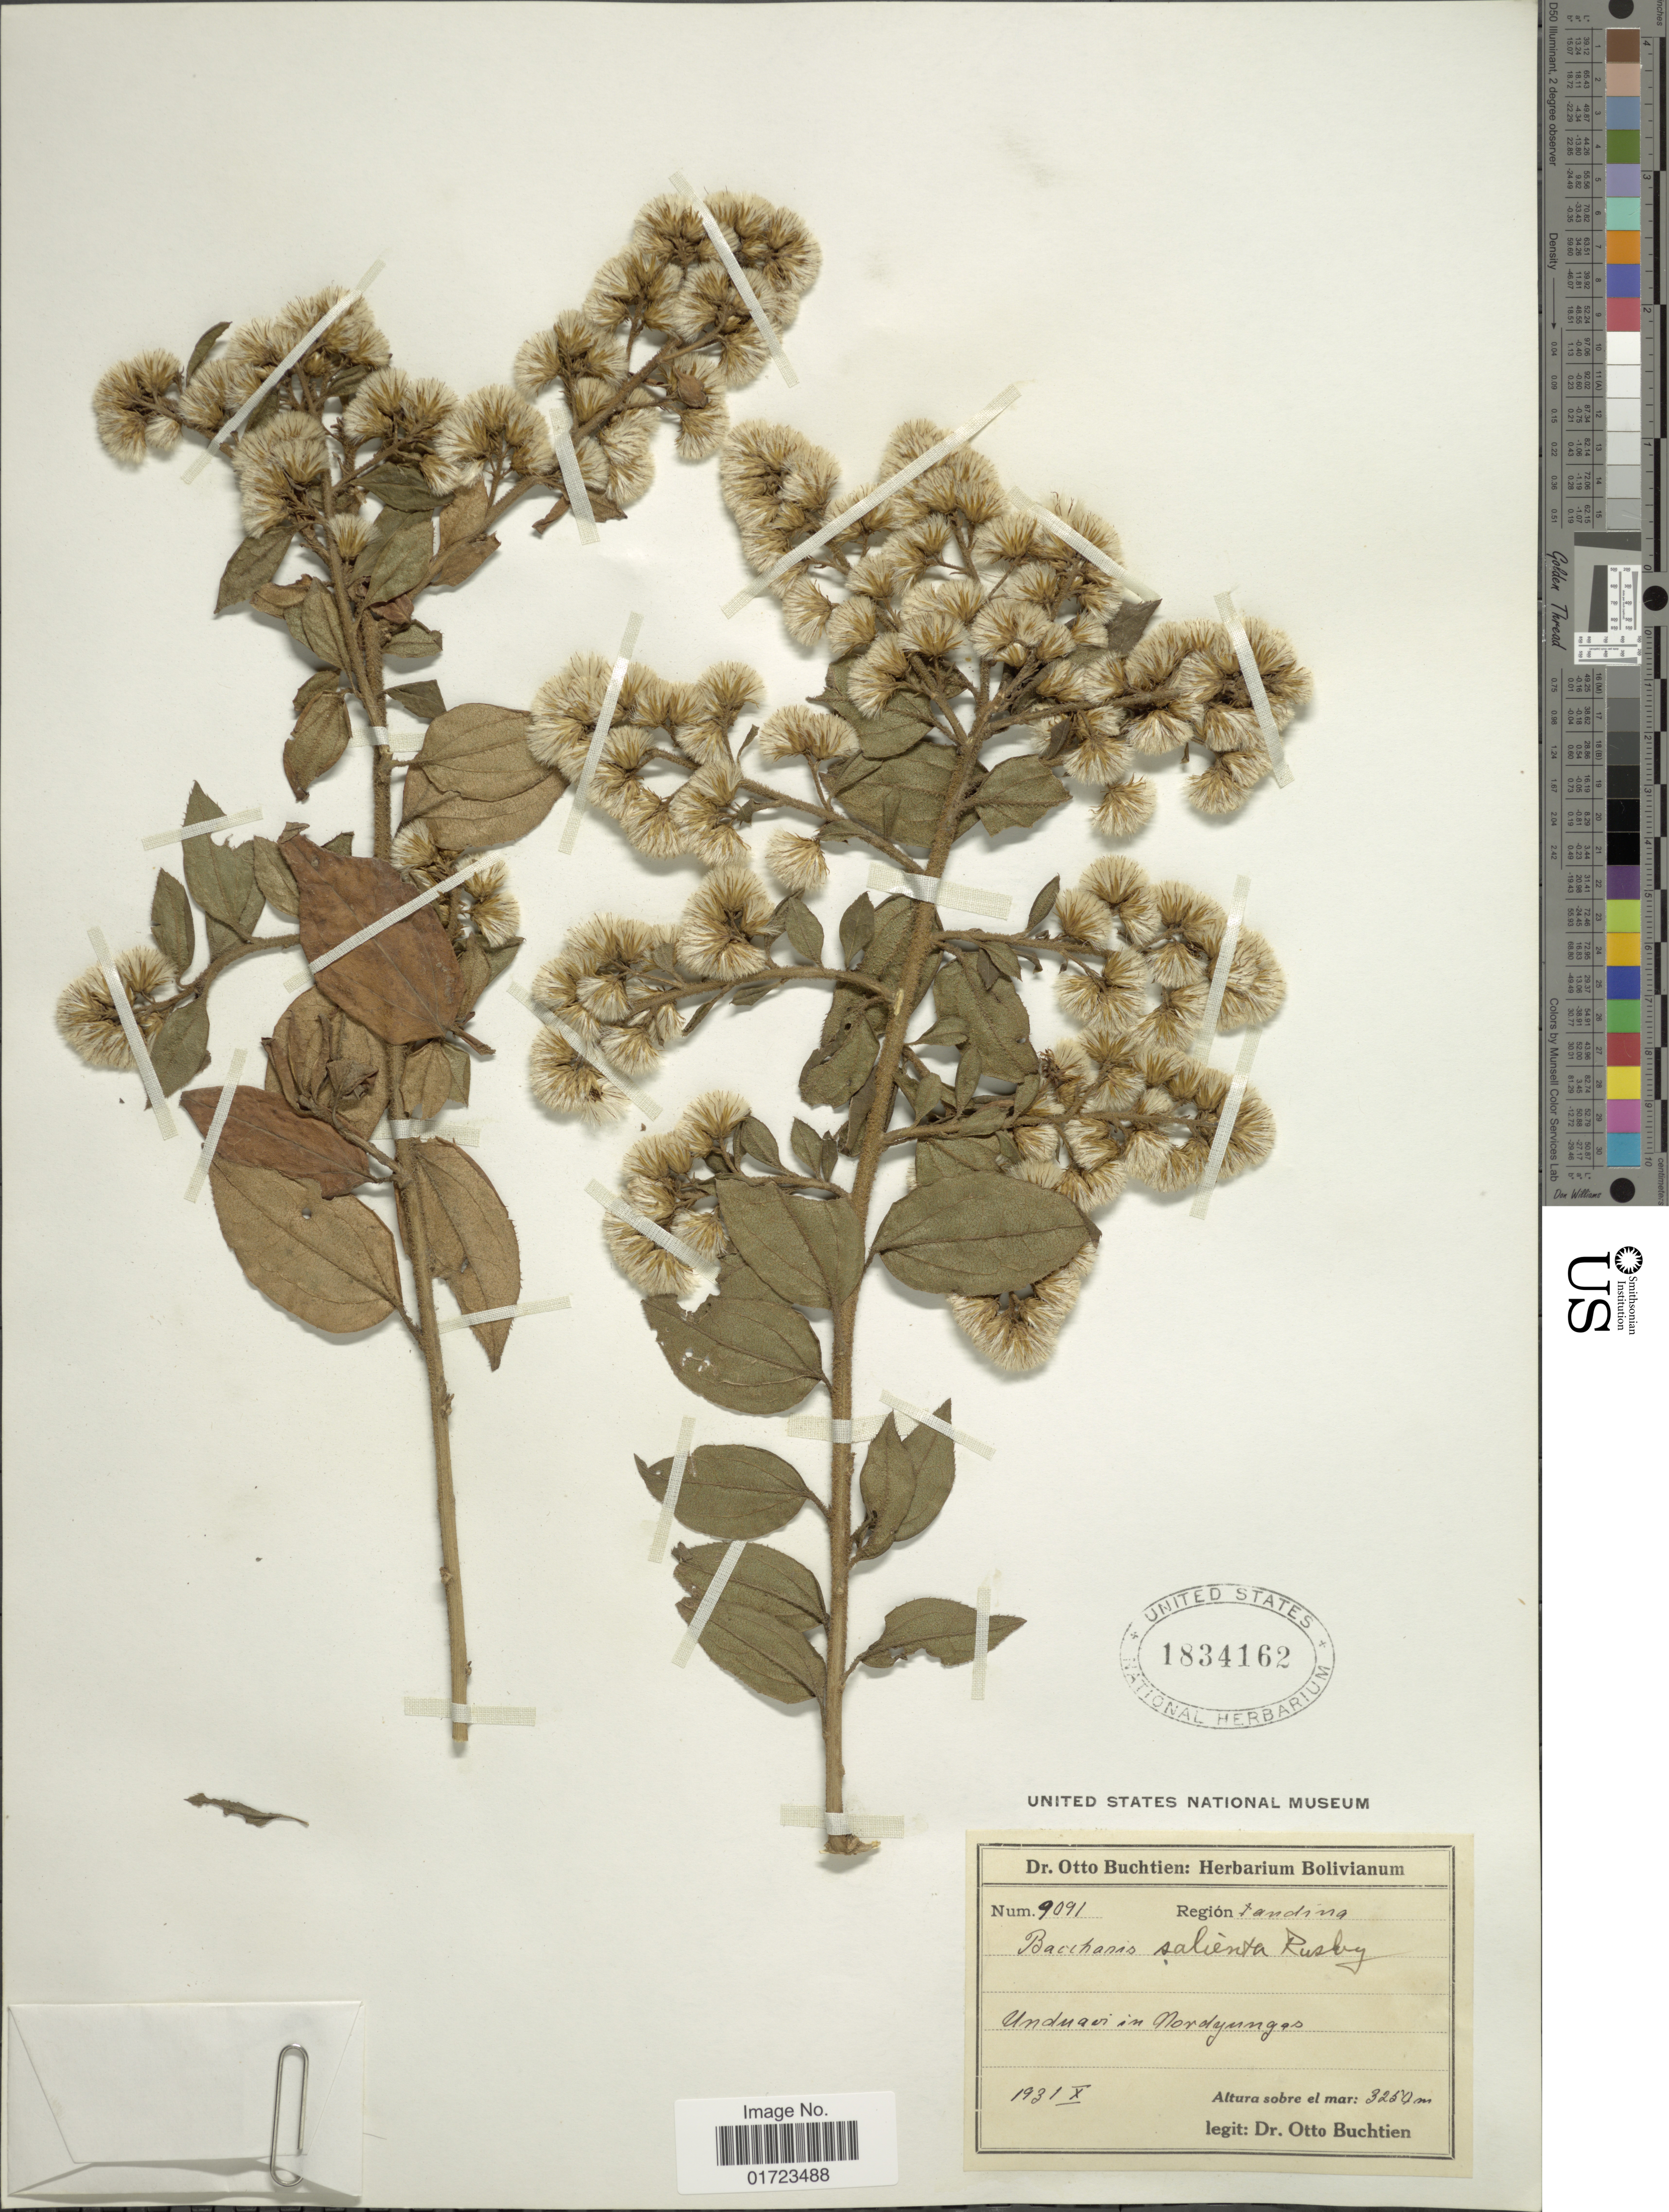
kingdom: Plantae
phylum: Tracheophyta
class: Magnoliopsida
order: Asterales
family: Asteraceae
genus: Baccharis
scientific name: Baccharis saliens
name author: Rusby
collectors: O. Buchtien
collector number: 9091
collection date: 1931-10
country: Bolivia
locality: Unduavi im Nordyungas.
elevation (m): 3250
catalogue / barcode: US 1834162